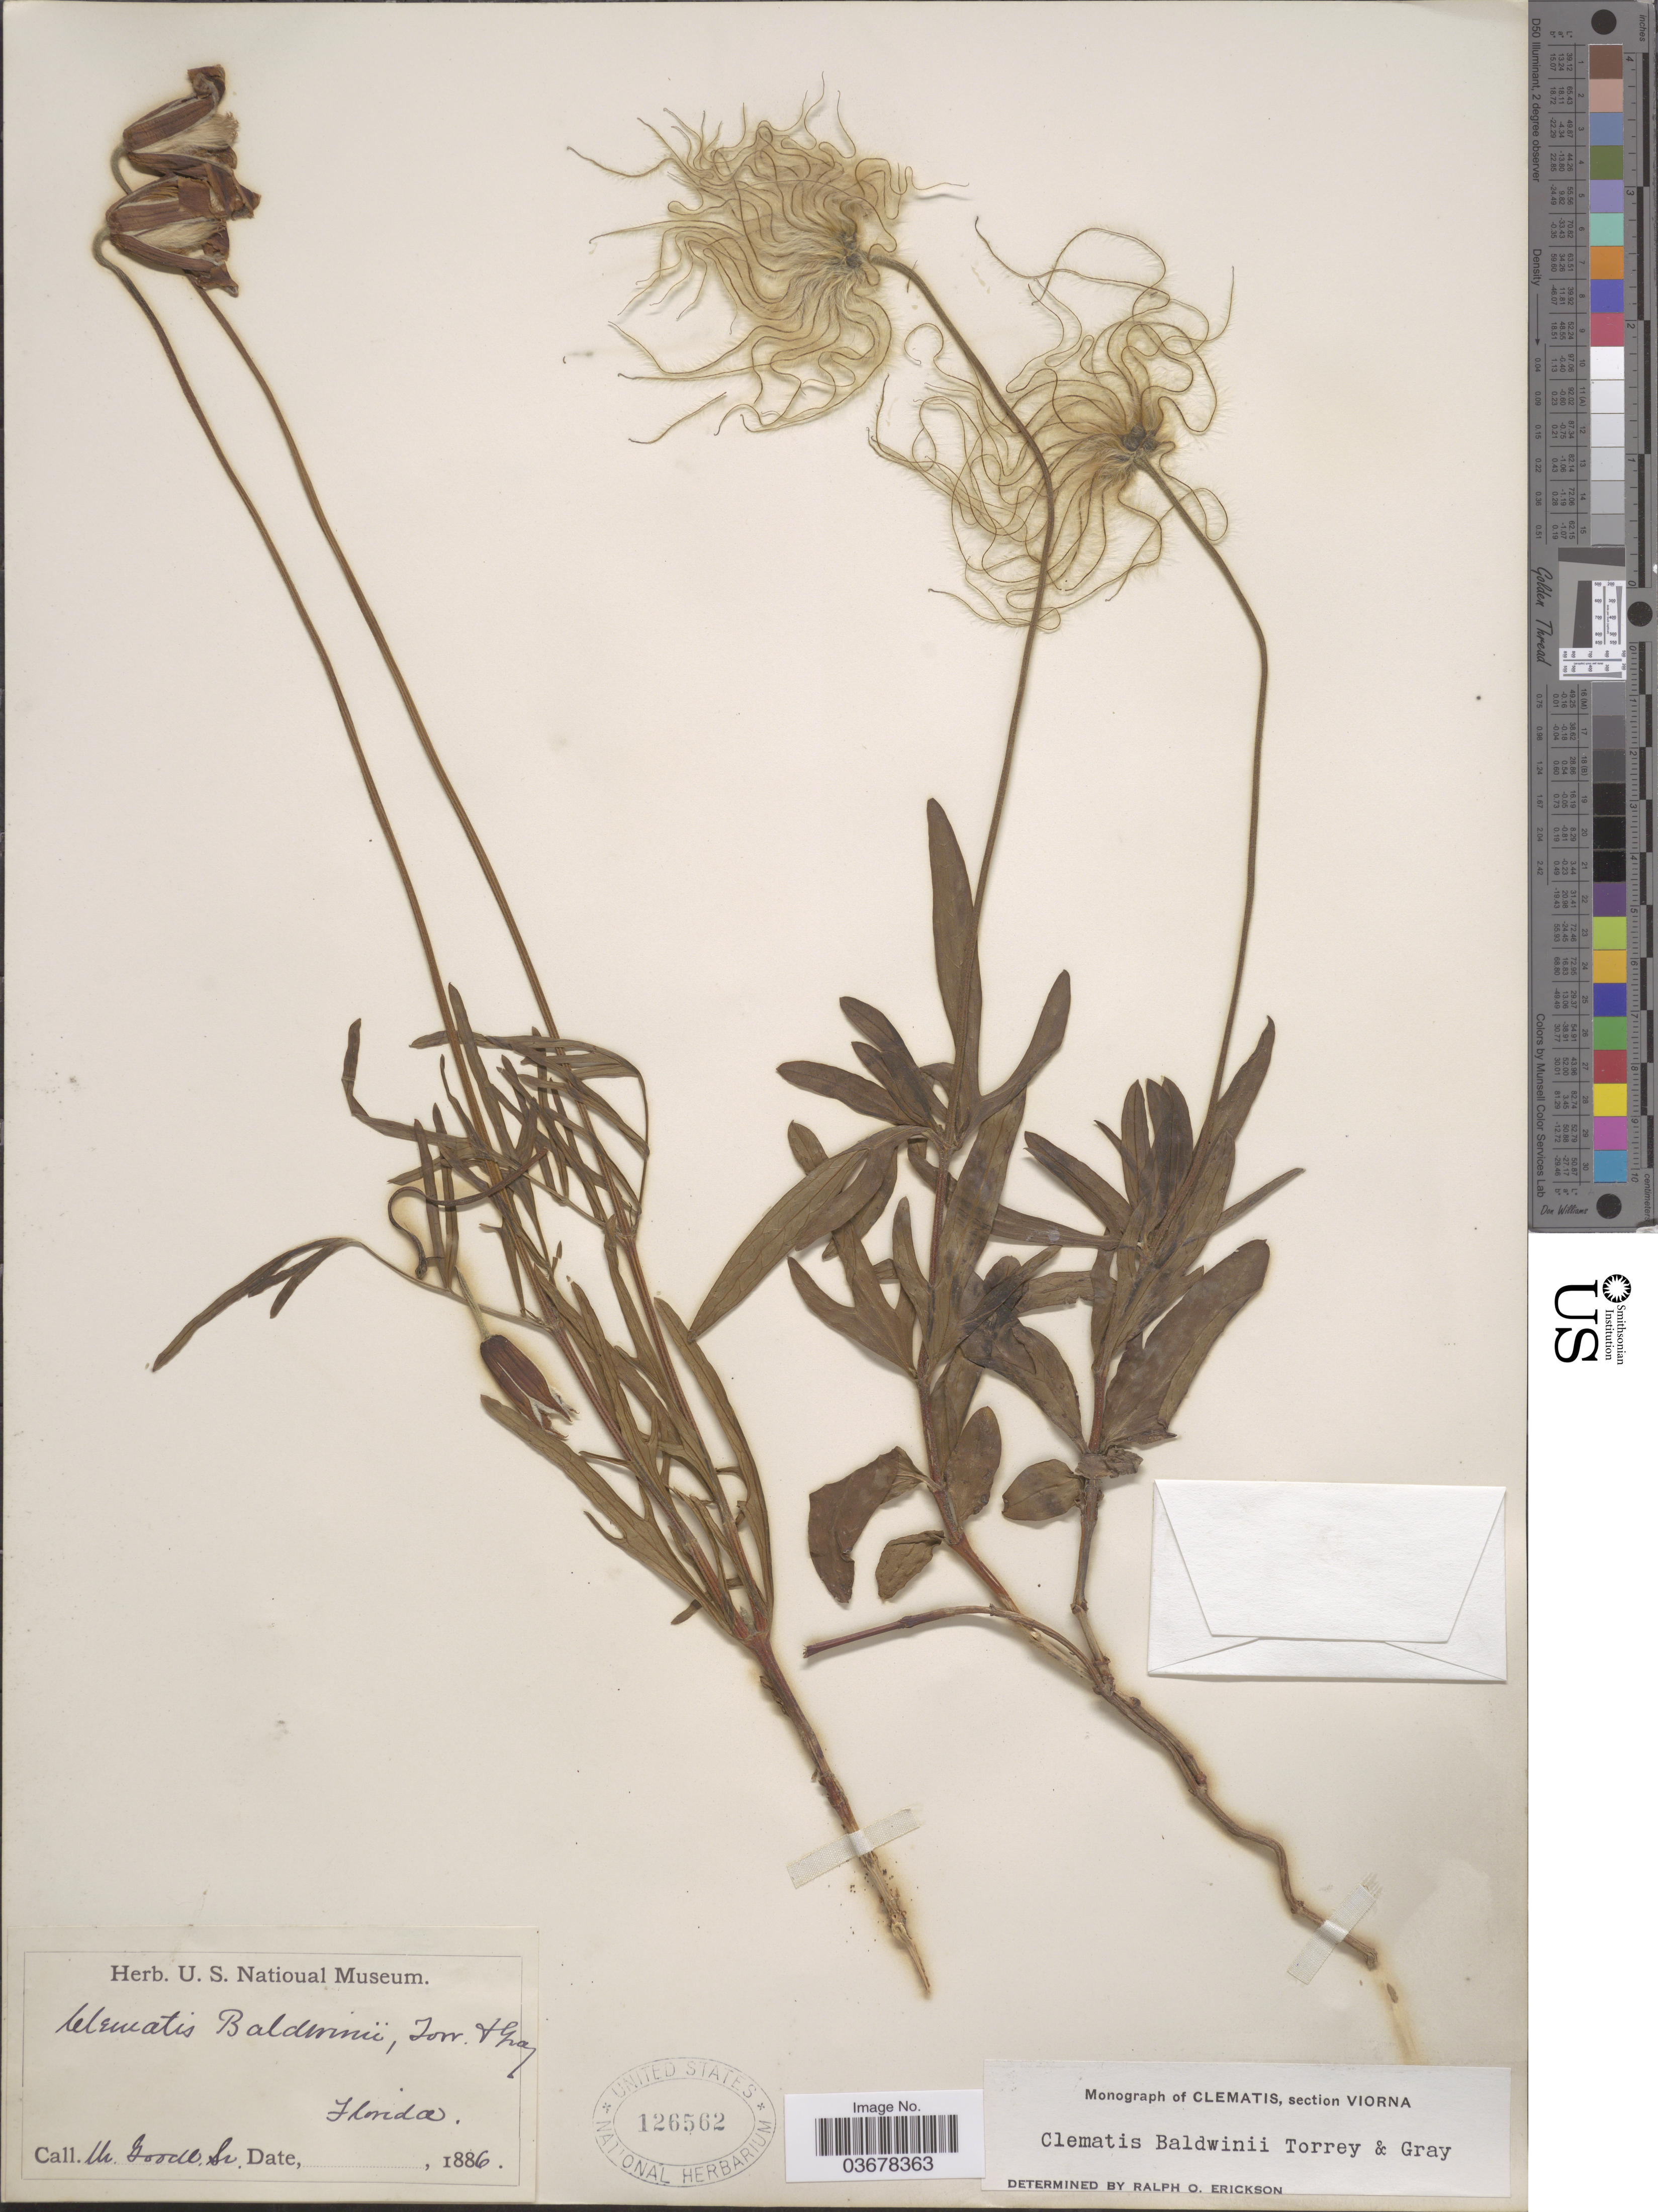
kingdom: Plantae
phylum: Tracheophyta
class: Magnoliopsida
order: Ranunculales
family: Ranunculaceae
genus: Clematis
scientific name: Clematis viorna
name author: L.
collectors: Mr. Goode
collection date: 1886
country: United States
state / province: Florida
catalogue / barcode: US 126562